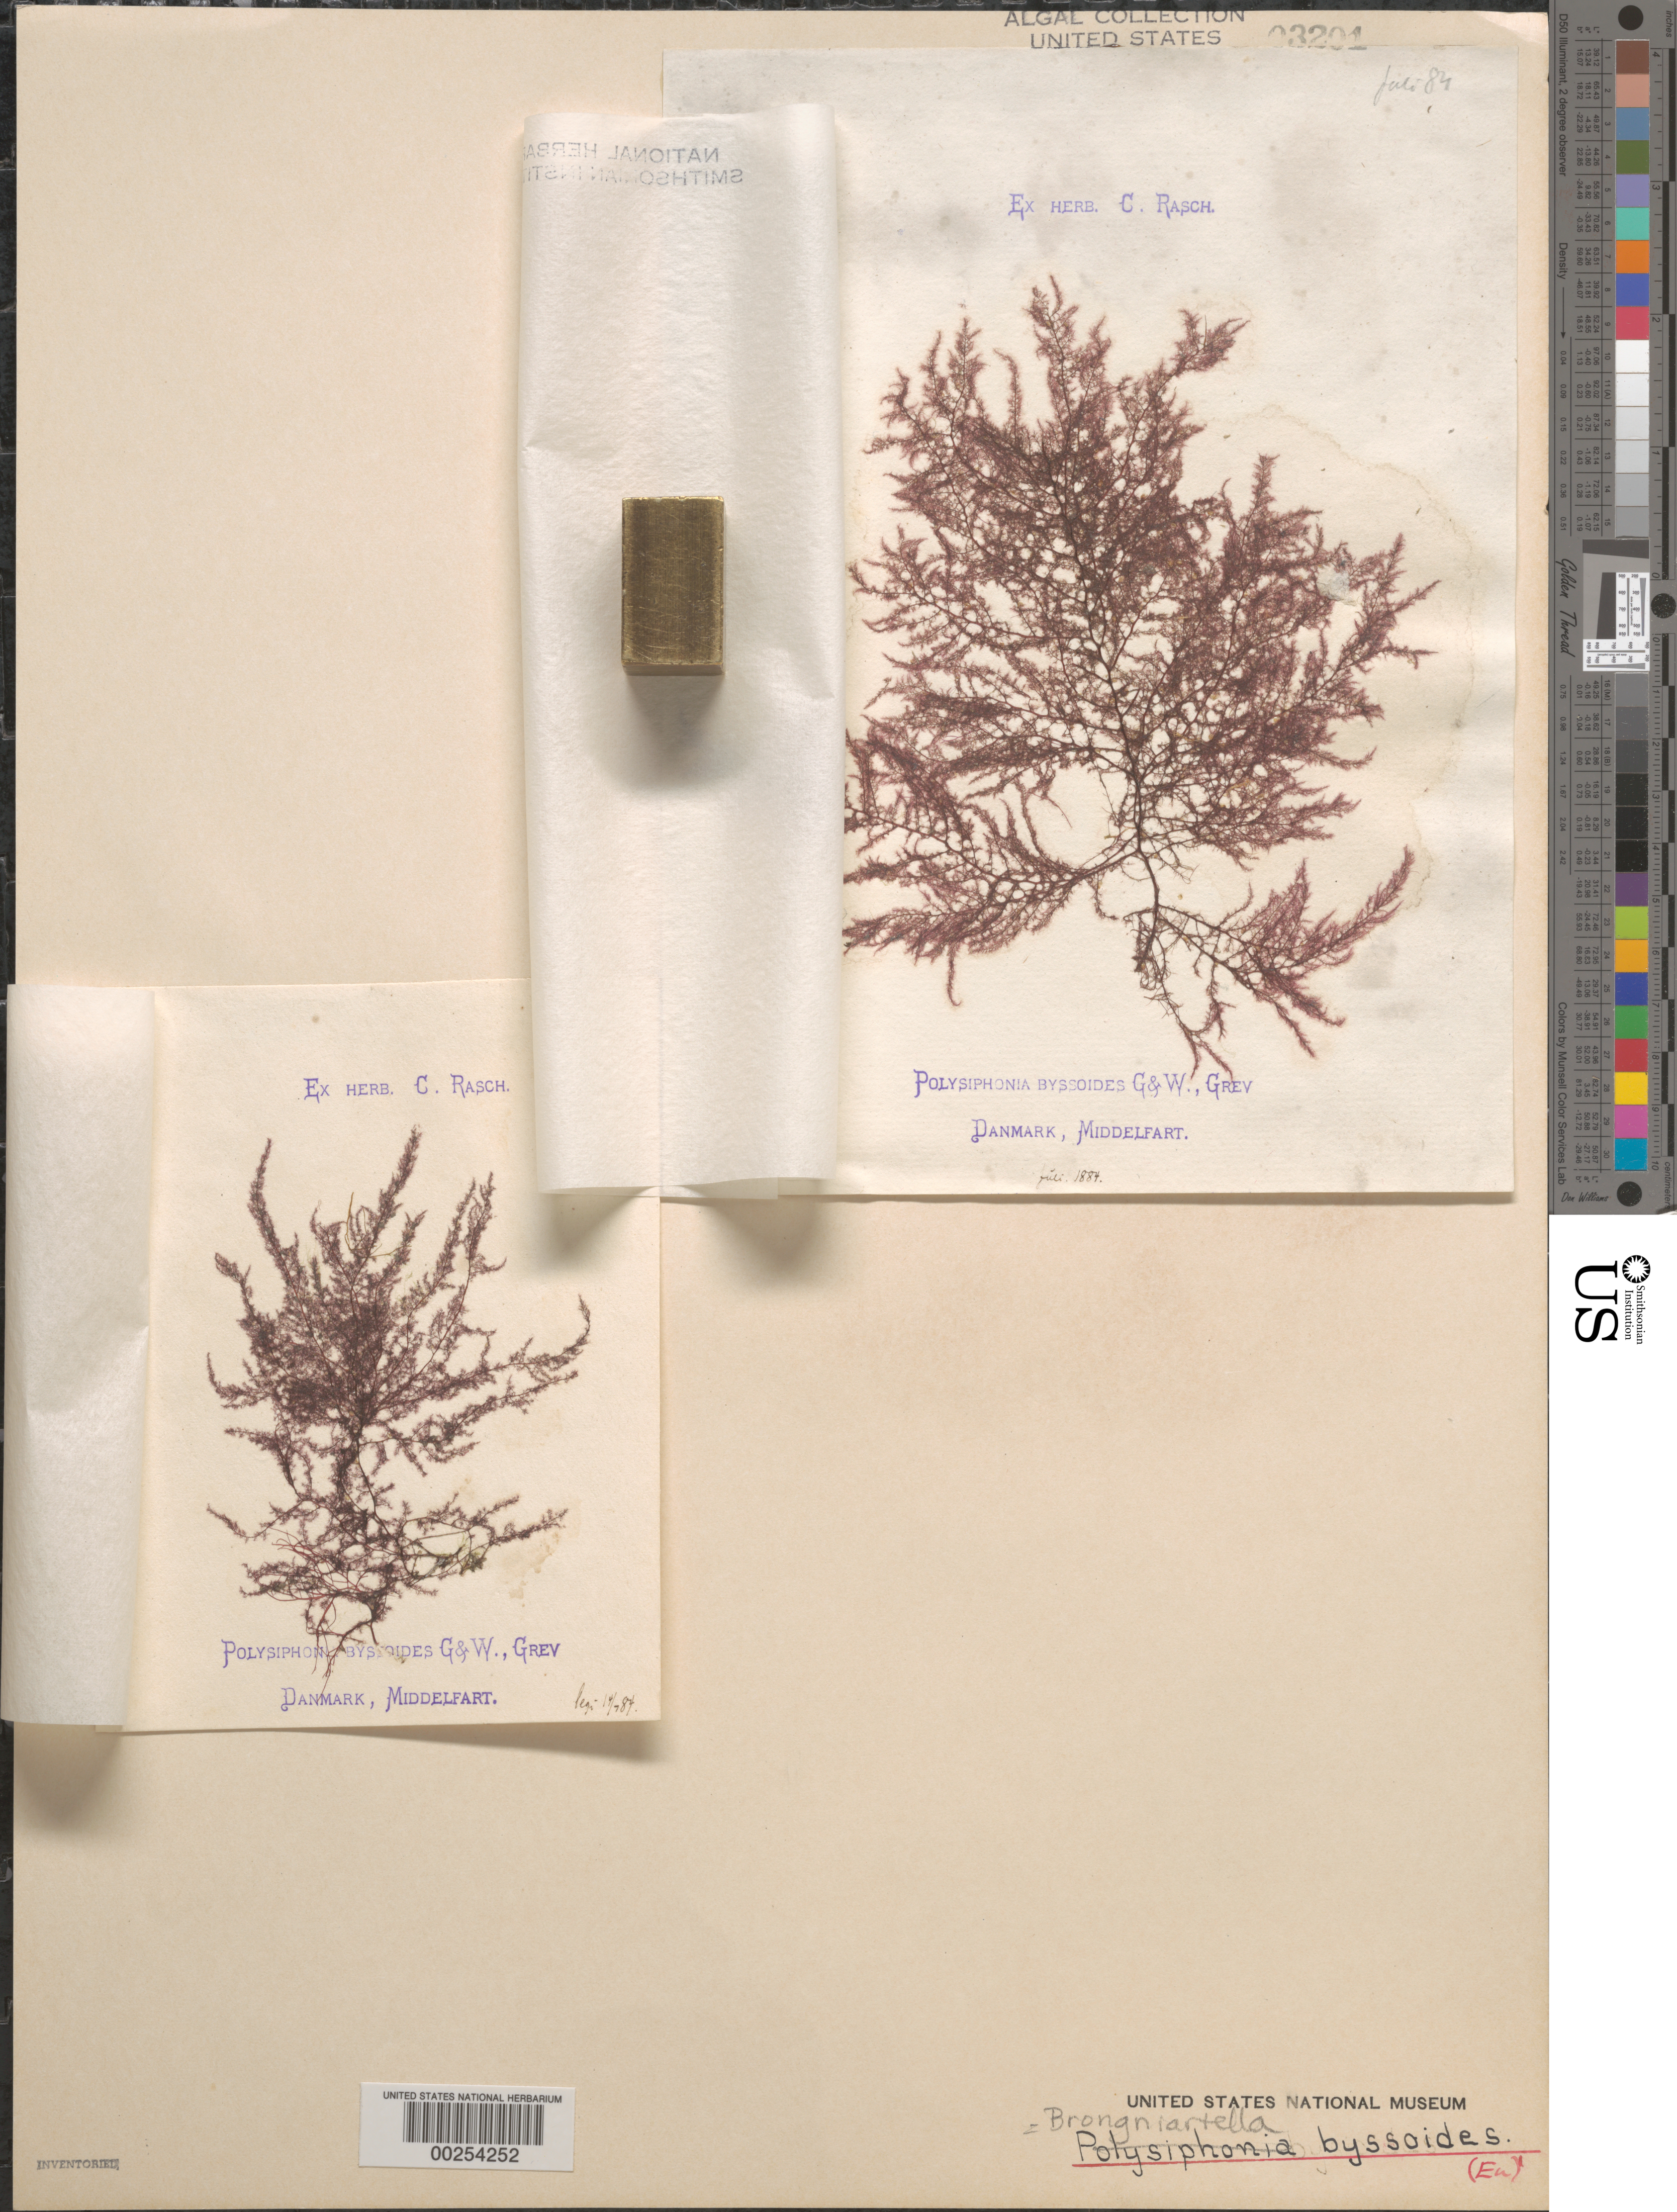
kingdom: Plantae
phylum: Rhodophyta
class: Florideophyceae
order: Ceramiales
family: Rhodomelaceae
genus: Brongniartella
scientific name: Brongniartella byssoides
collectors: C. Rasch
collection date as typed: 14 Jul 1884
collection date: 1884-07-14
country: Denmark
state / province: Syddanmark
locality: Middelfart, Odense Amt. Fyn County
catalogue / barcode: US 3201